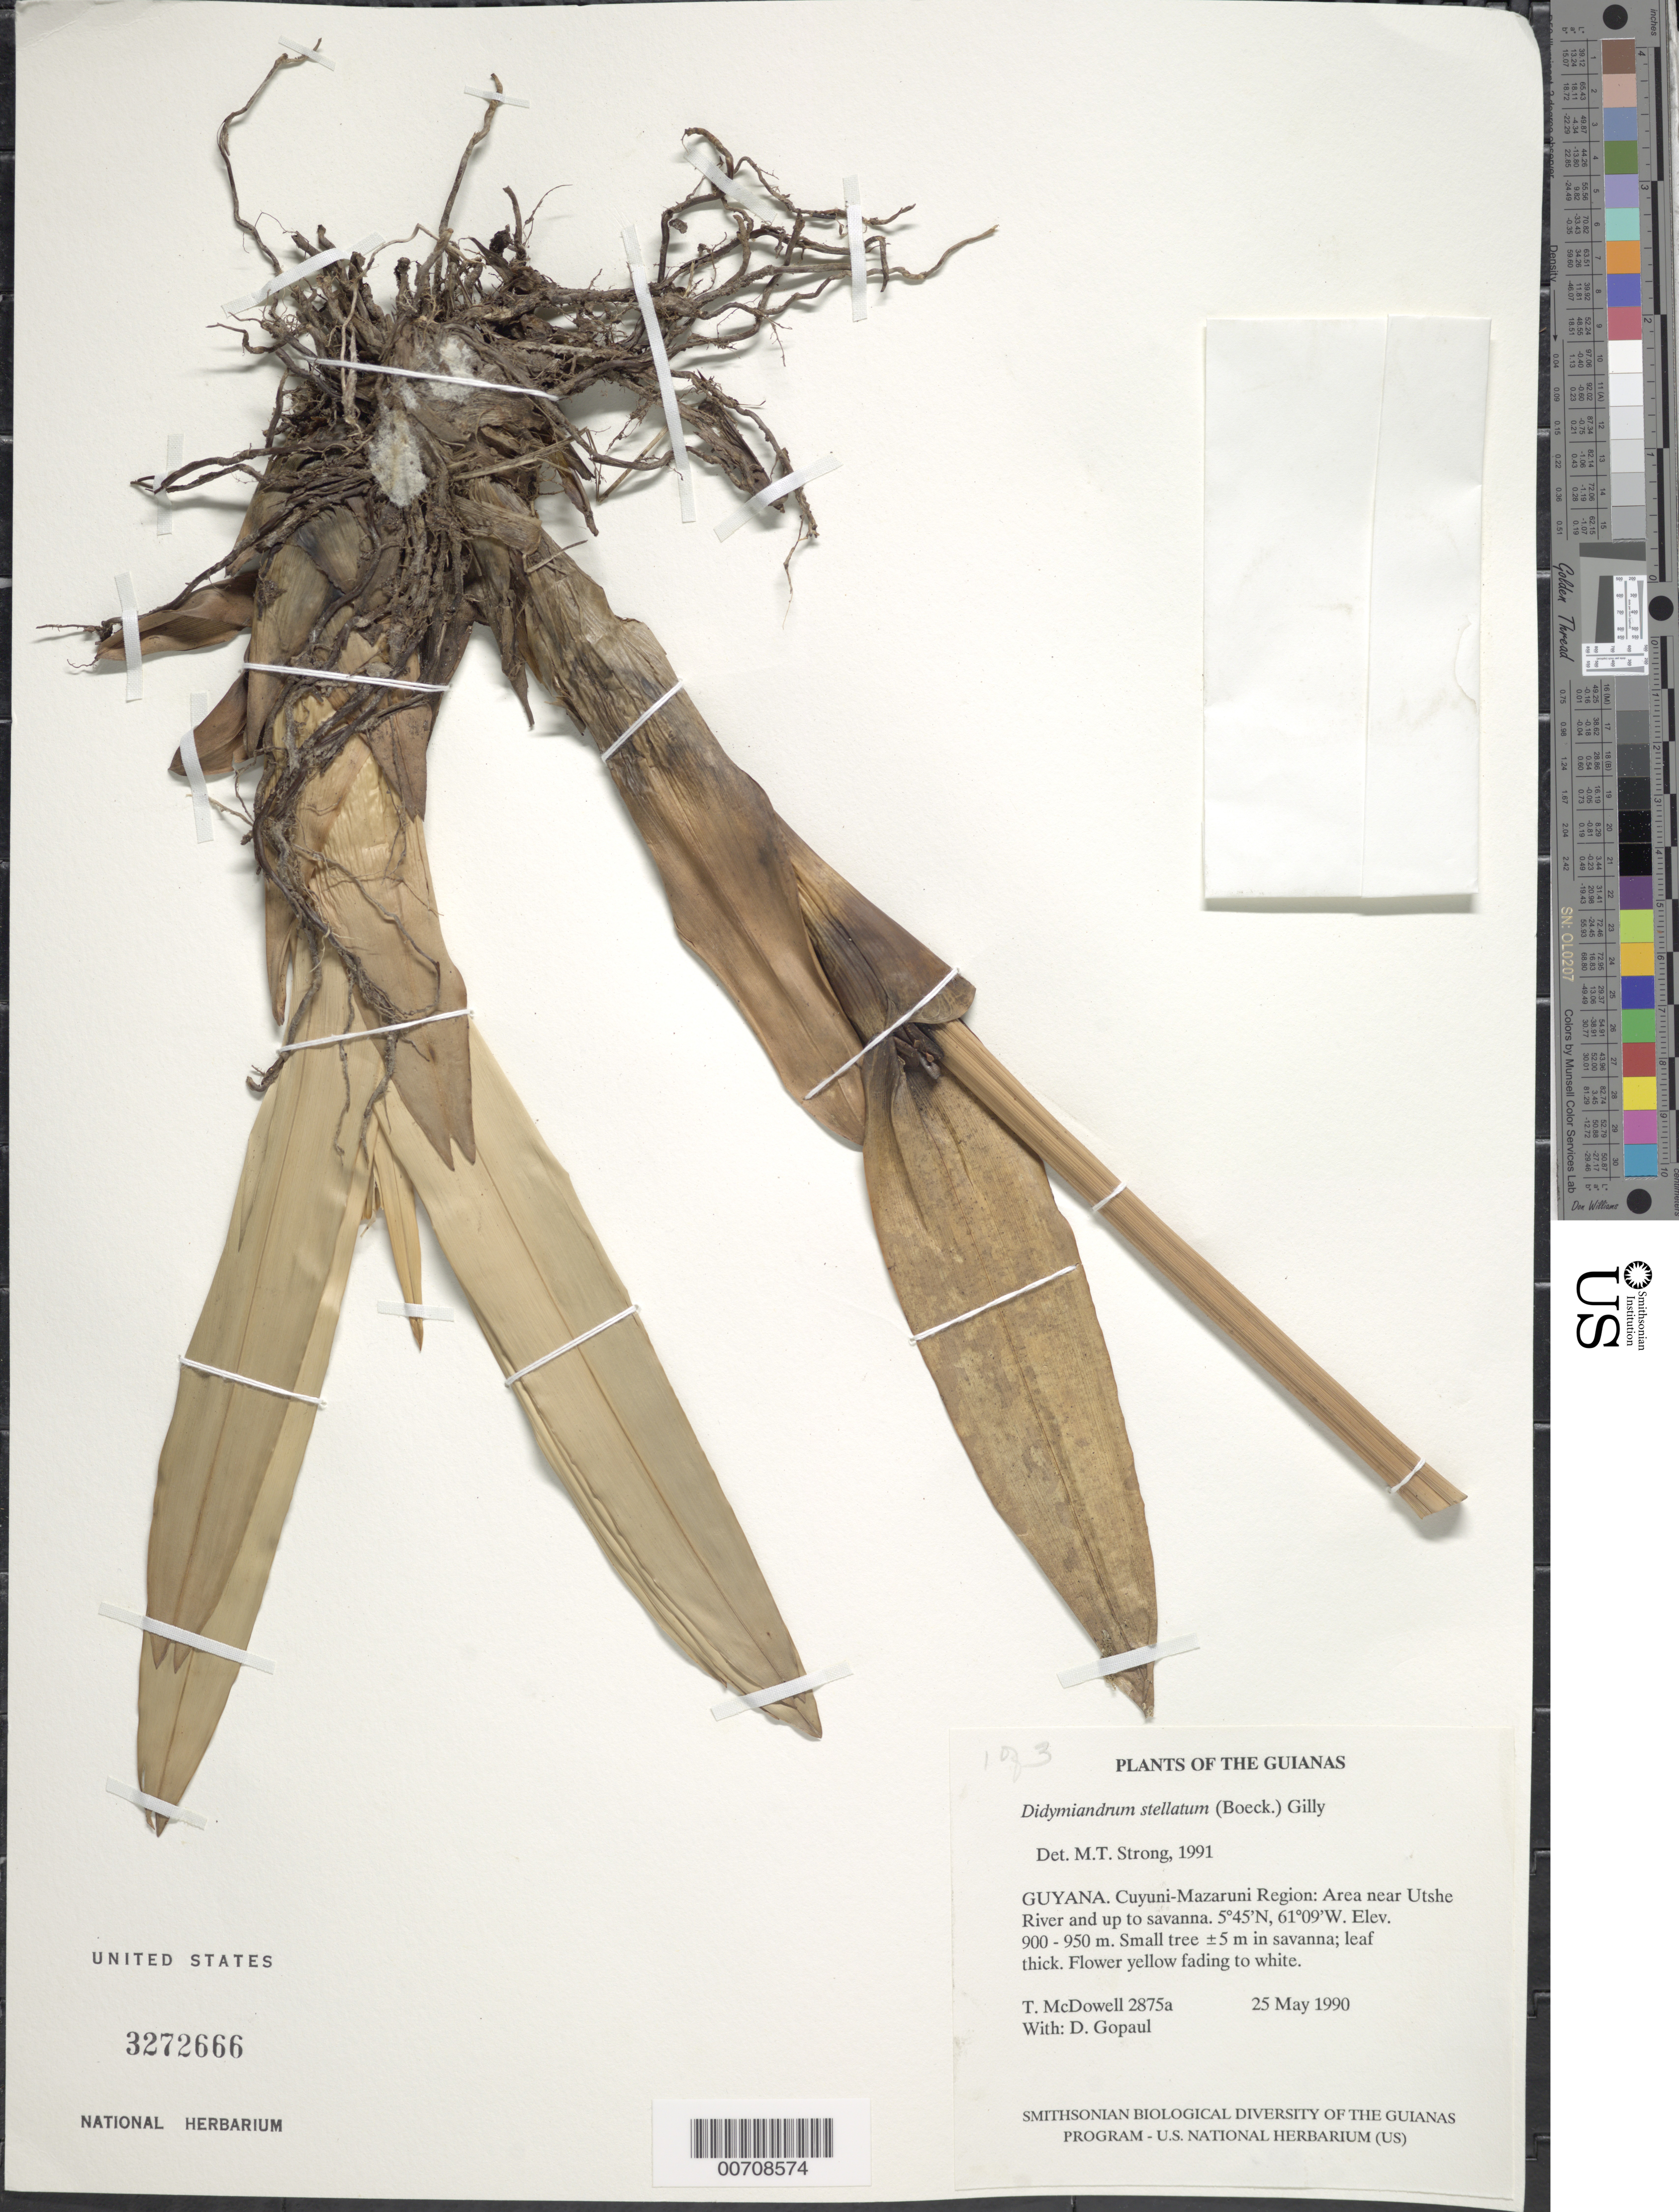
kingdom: Plantae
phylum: Tracheophyta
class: Liliopsida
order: Poales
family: Cyperaceae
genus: Didymiandrum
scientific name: Didymiandrum stellatum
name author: (Boeckeler) Gilly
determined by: Strong, M. T., (US), Smithsonian Institution - National Museum of Natural History (UNITED STATES)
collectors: T. McDowell & D. Gopaul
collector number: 2875 a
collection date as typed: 25 May 1990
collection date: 1990-05-25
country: Guyana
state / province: Cuyuni-Mazaruni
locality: Utshi River area, along trail leading to Venezuela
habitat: Sandy banks and near river, hillside forest, and hilltop sand savanna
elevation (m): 900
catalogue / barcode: US 3272666